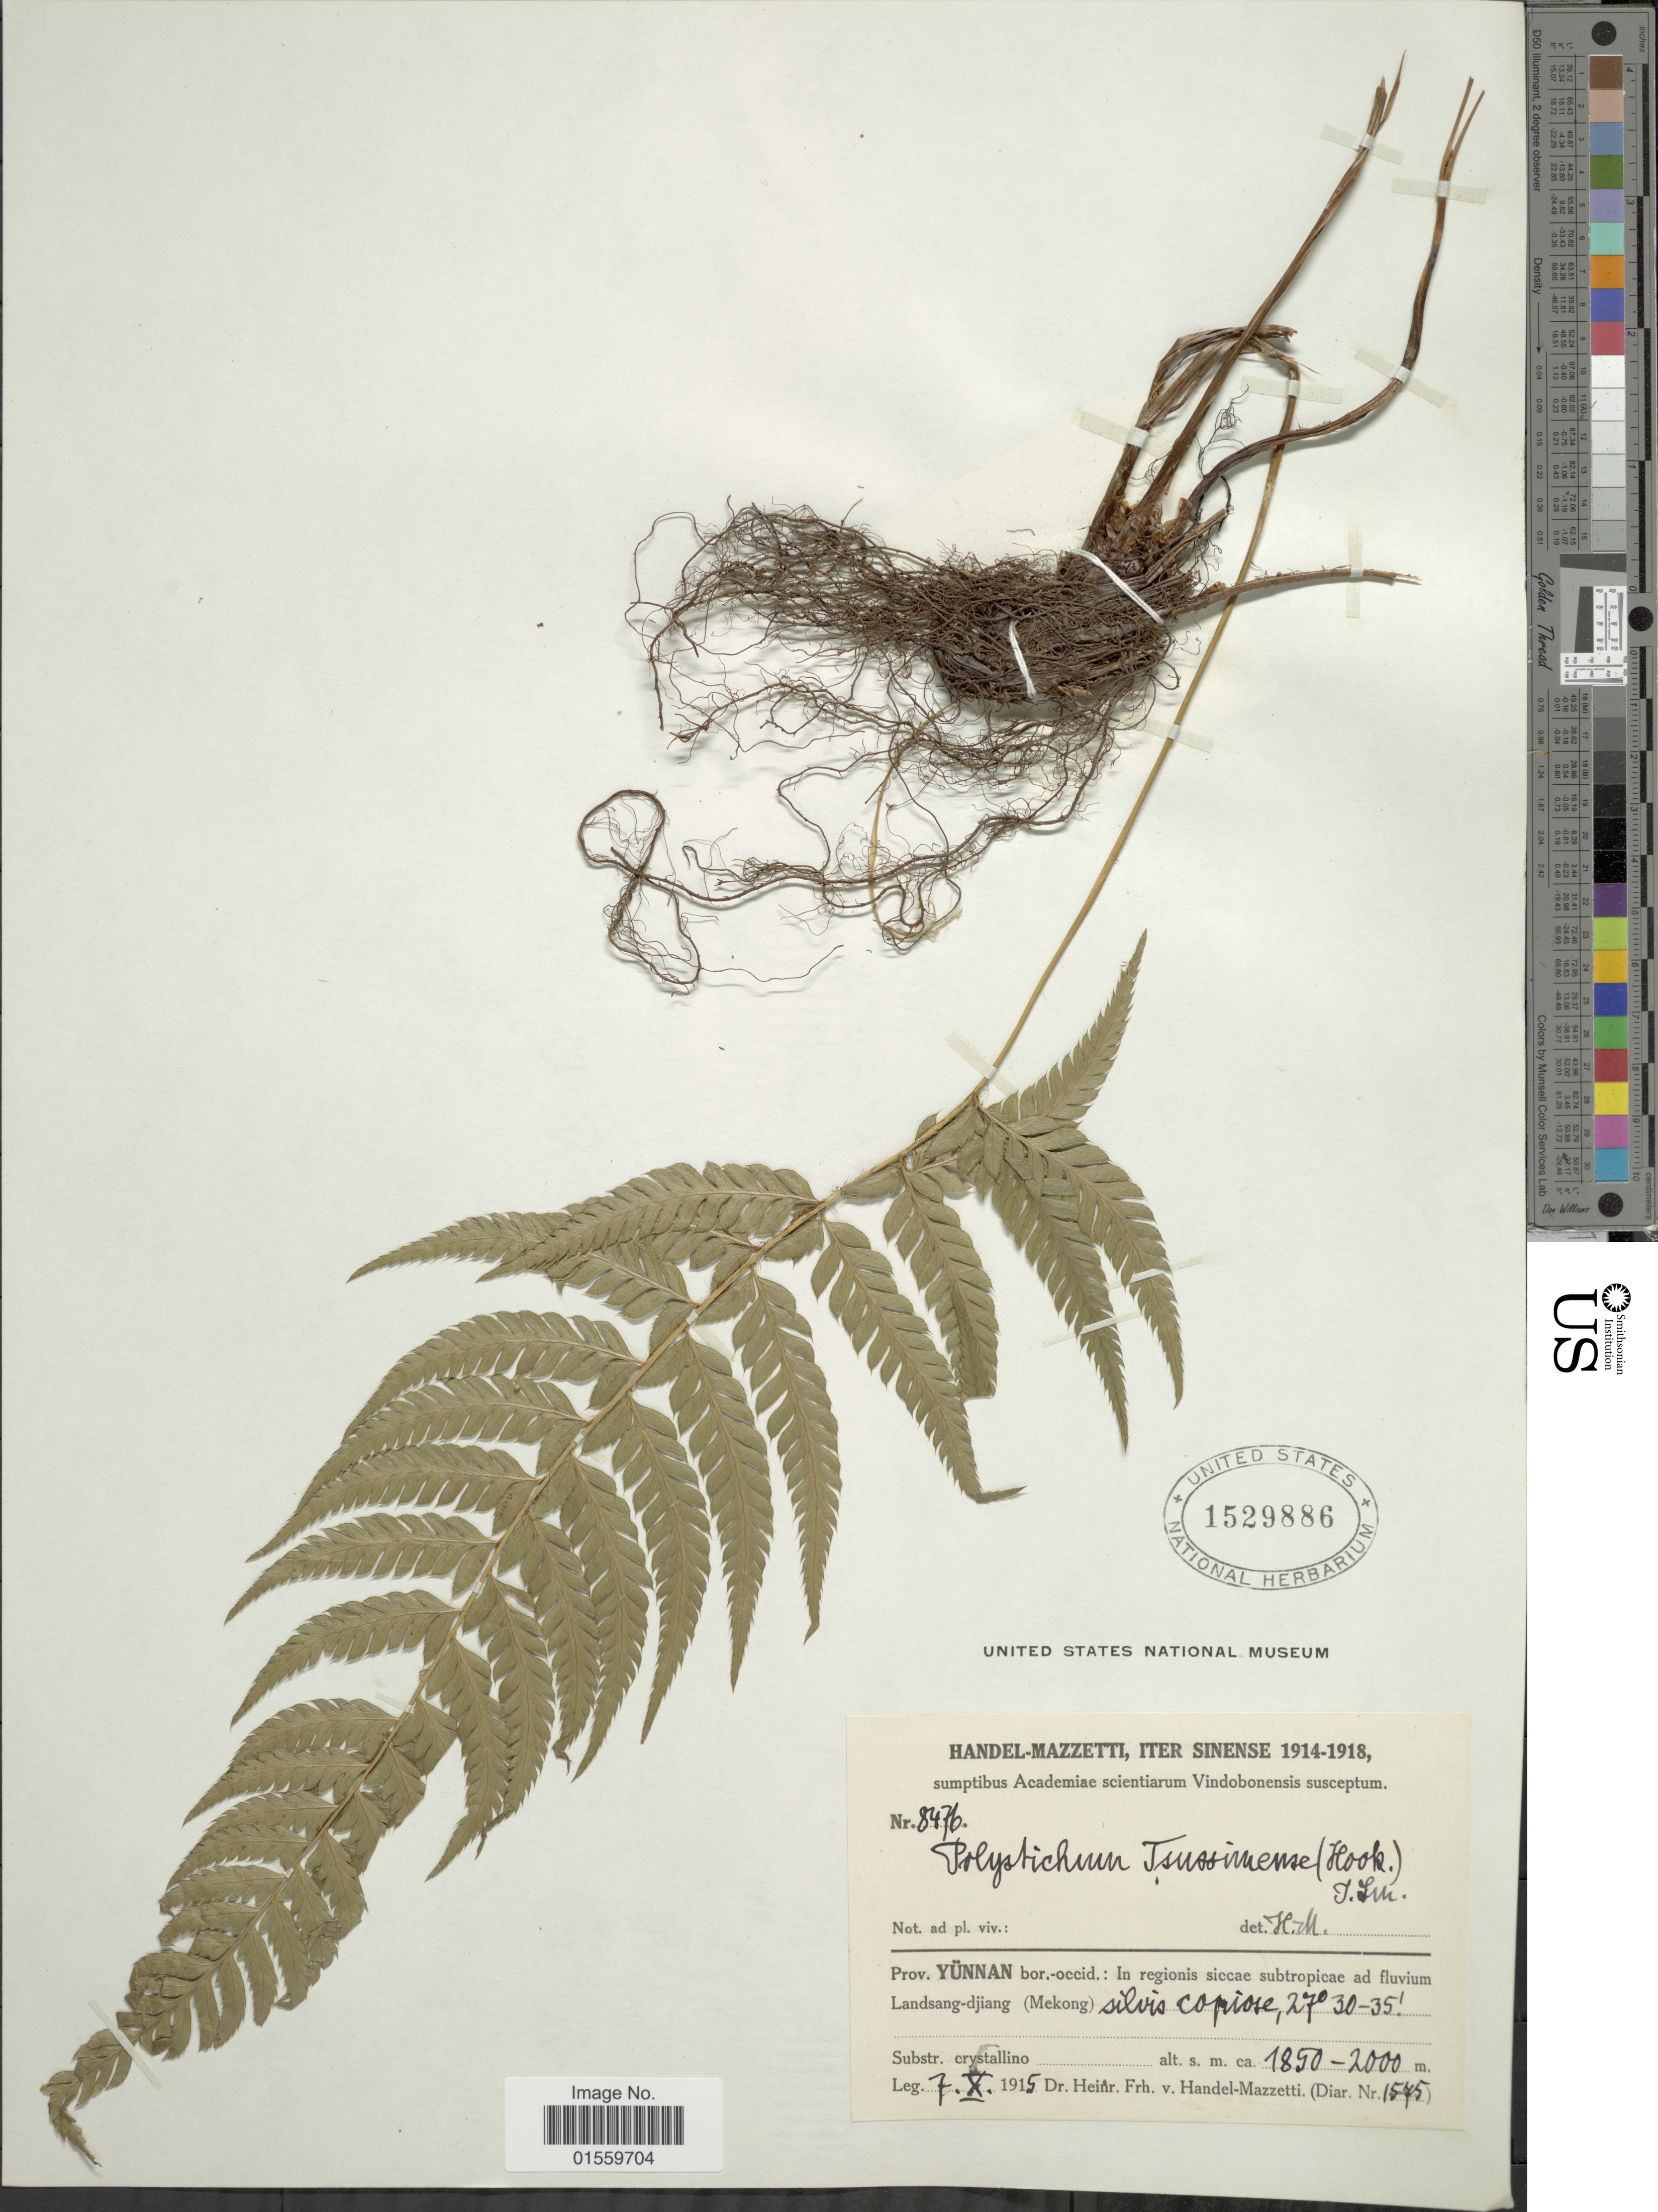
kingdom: Plantae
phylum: Tracheophyta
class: Polypodiopsida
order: Polypodiales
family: Dryopteridaceae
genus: Polystichum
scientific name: Polystichum tsus-simense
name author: (Hook.) J. Sm.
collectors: H. Handel-Mazzetti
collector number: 8476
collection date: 1915-10-07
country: China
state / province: Yunnan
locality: Prov. Yunnna bor.-occid. : In regions siccae subtropicae ad fluvium Landsang-djiang (Mekong)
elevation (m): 1850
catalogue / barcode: US 1529886